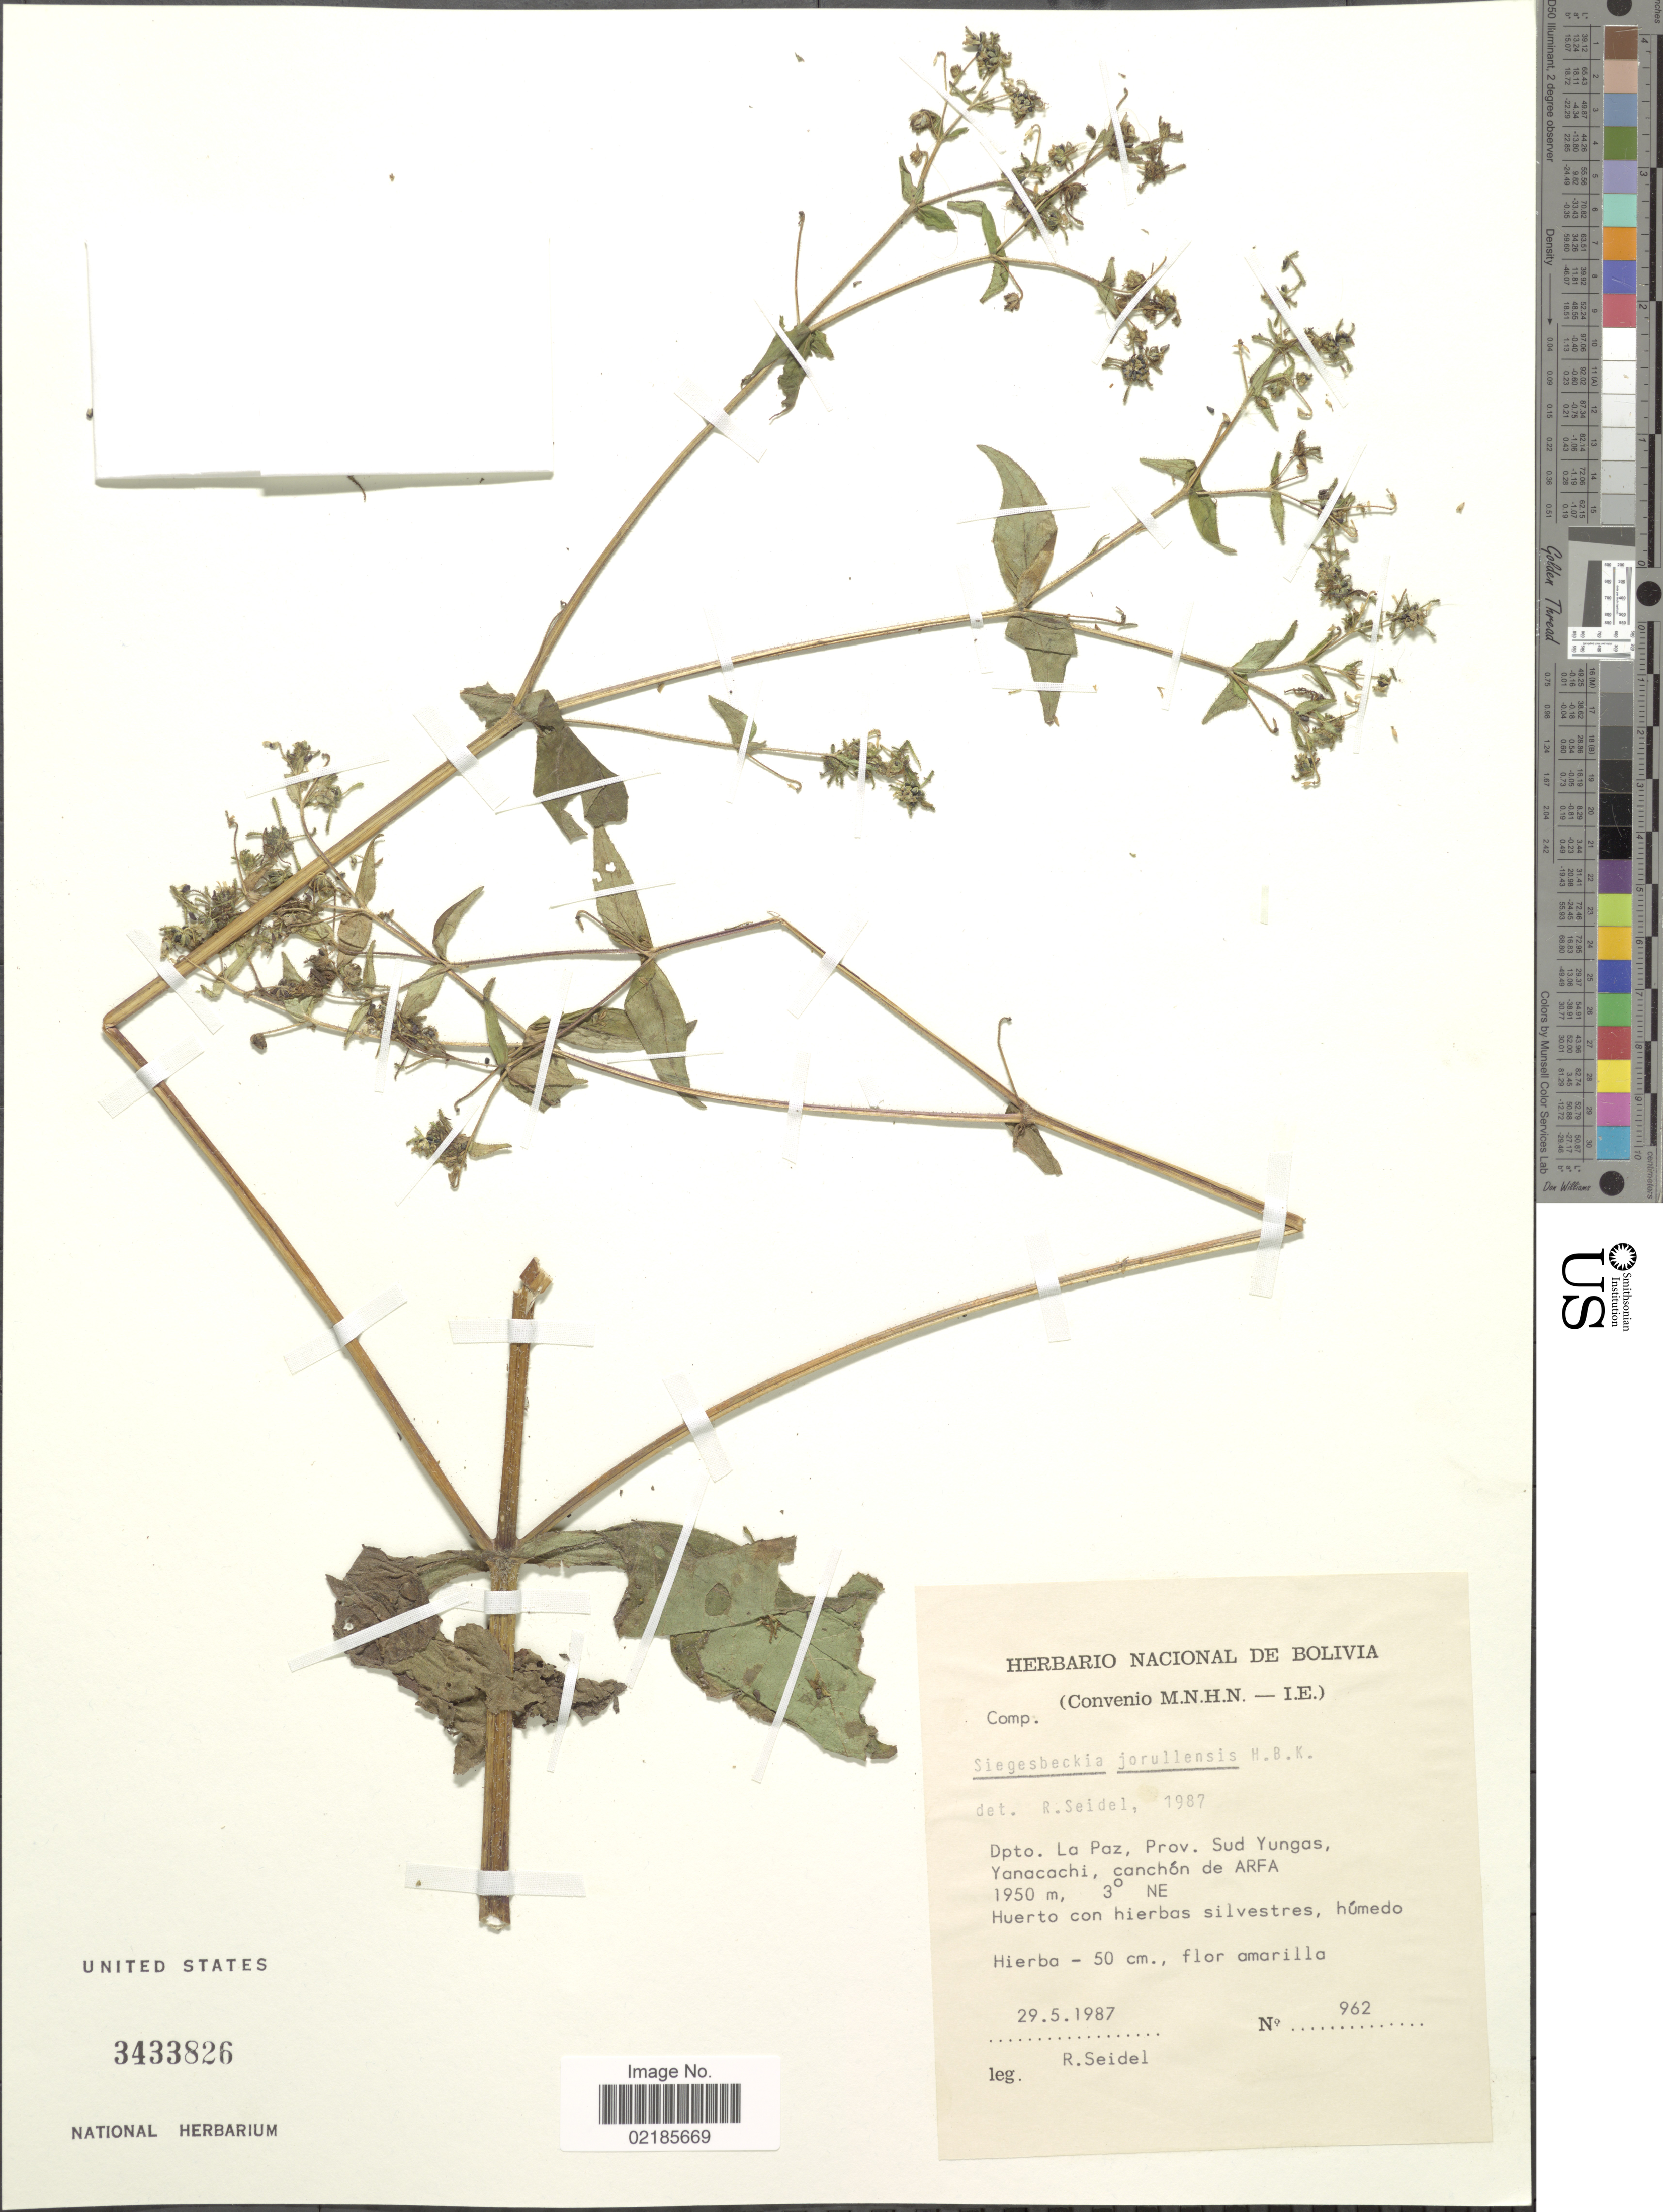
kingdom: Plantae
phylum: Tracheophyta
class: Magnoliopsida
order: Asterales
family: Asteraceae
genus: Sigesbeckia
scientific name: Sigesbeckia jorullensis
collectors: R. Seidel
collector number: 962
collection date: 1987-05-29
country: Bolivia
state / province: La Paz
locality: Prov. Sud Yungas, Yanacachi, canchón de ARFA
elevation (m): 1950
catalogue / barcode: US 3433826